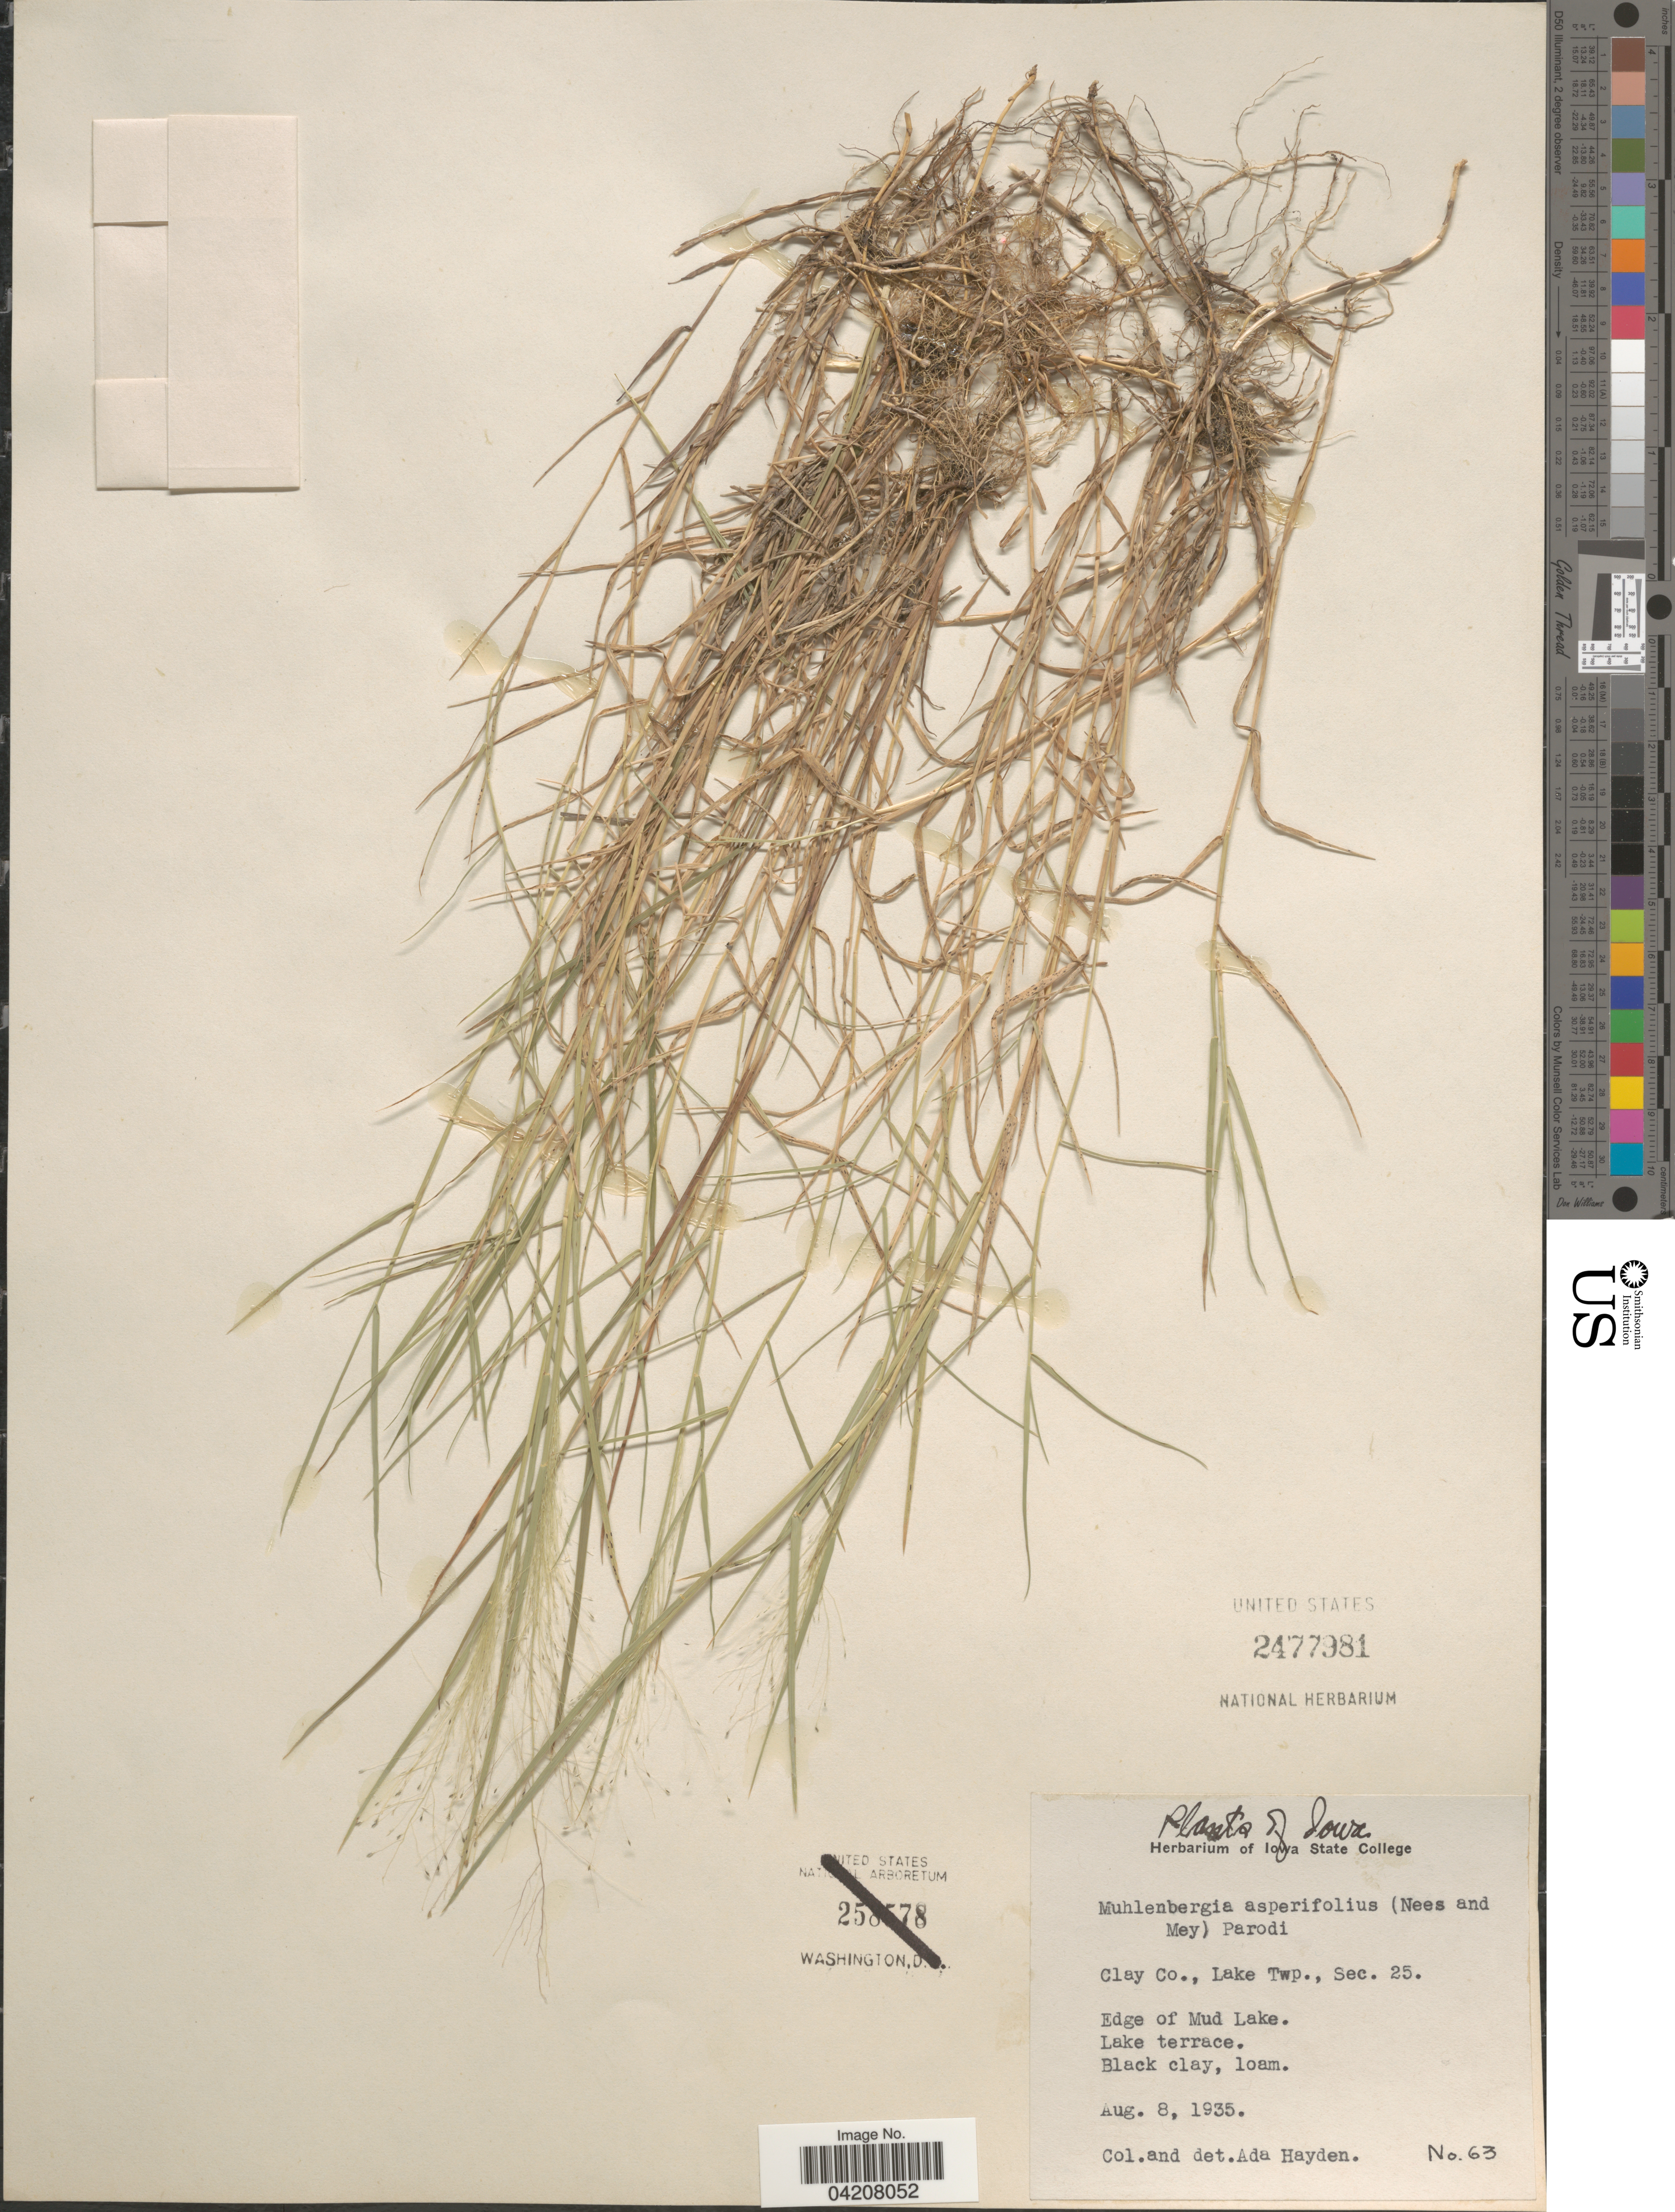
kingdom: Plantae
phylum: Tracheophyta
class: Liliopsida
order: Poales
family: Poaceae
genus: Muhlenbergia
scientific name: Muhlenbergia asperifolia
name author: (Nees & Meyen ex Trin.) Parodi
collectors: Ada Hayden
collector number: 63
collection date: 1935-08-08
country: United States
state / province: Iowa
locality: Clay Co., Lake Twp., Sec. 25. Edge of Mud Lake.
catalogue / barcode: US 2477981